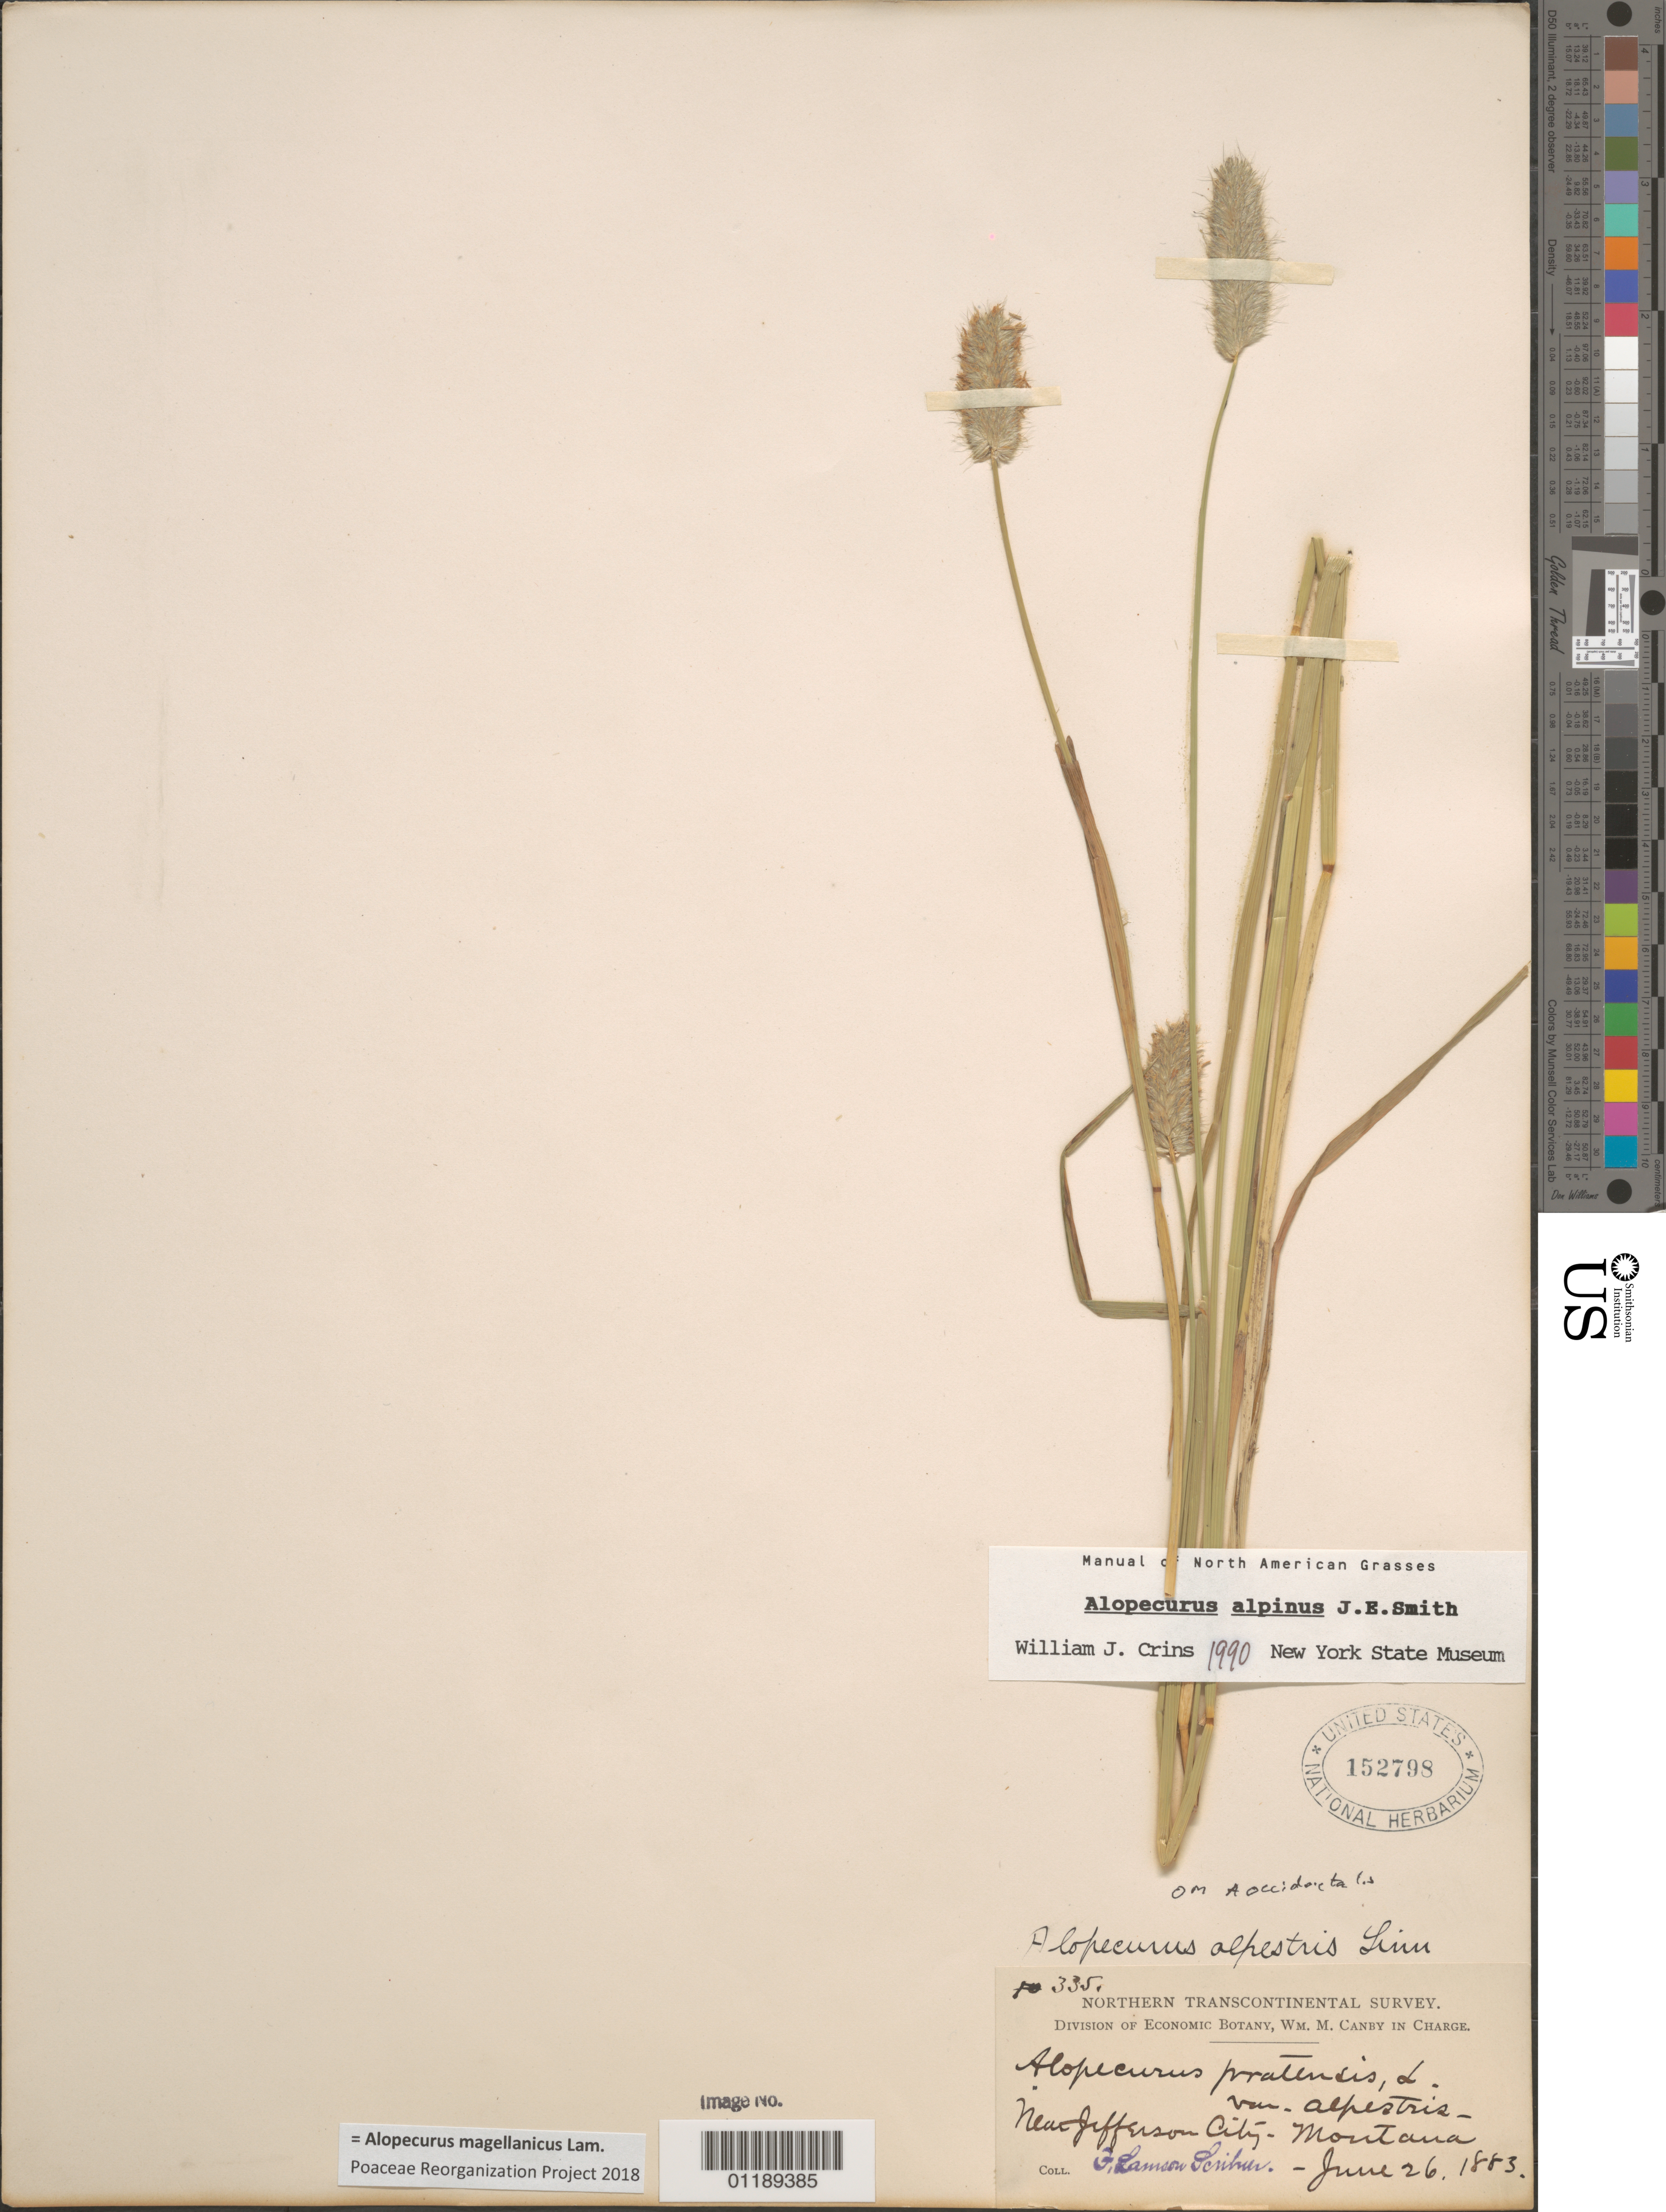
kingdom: Plantae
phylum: Tracheophyta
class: Liliopsida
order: Poales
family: Poaceae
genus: Alopecurus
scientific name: Alopecurus magellanicus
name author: Lam.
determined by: Poaceae Reorganization Project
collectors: F. L. Scribner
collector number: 335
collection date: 1883-06-26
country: United States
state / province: Montana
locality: near Jefferson City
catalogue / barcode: US 152798